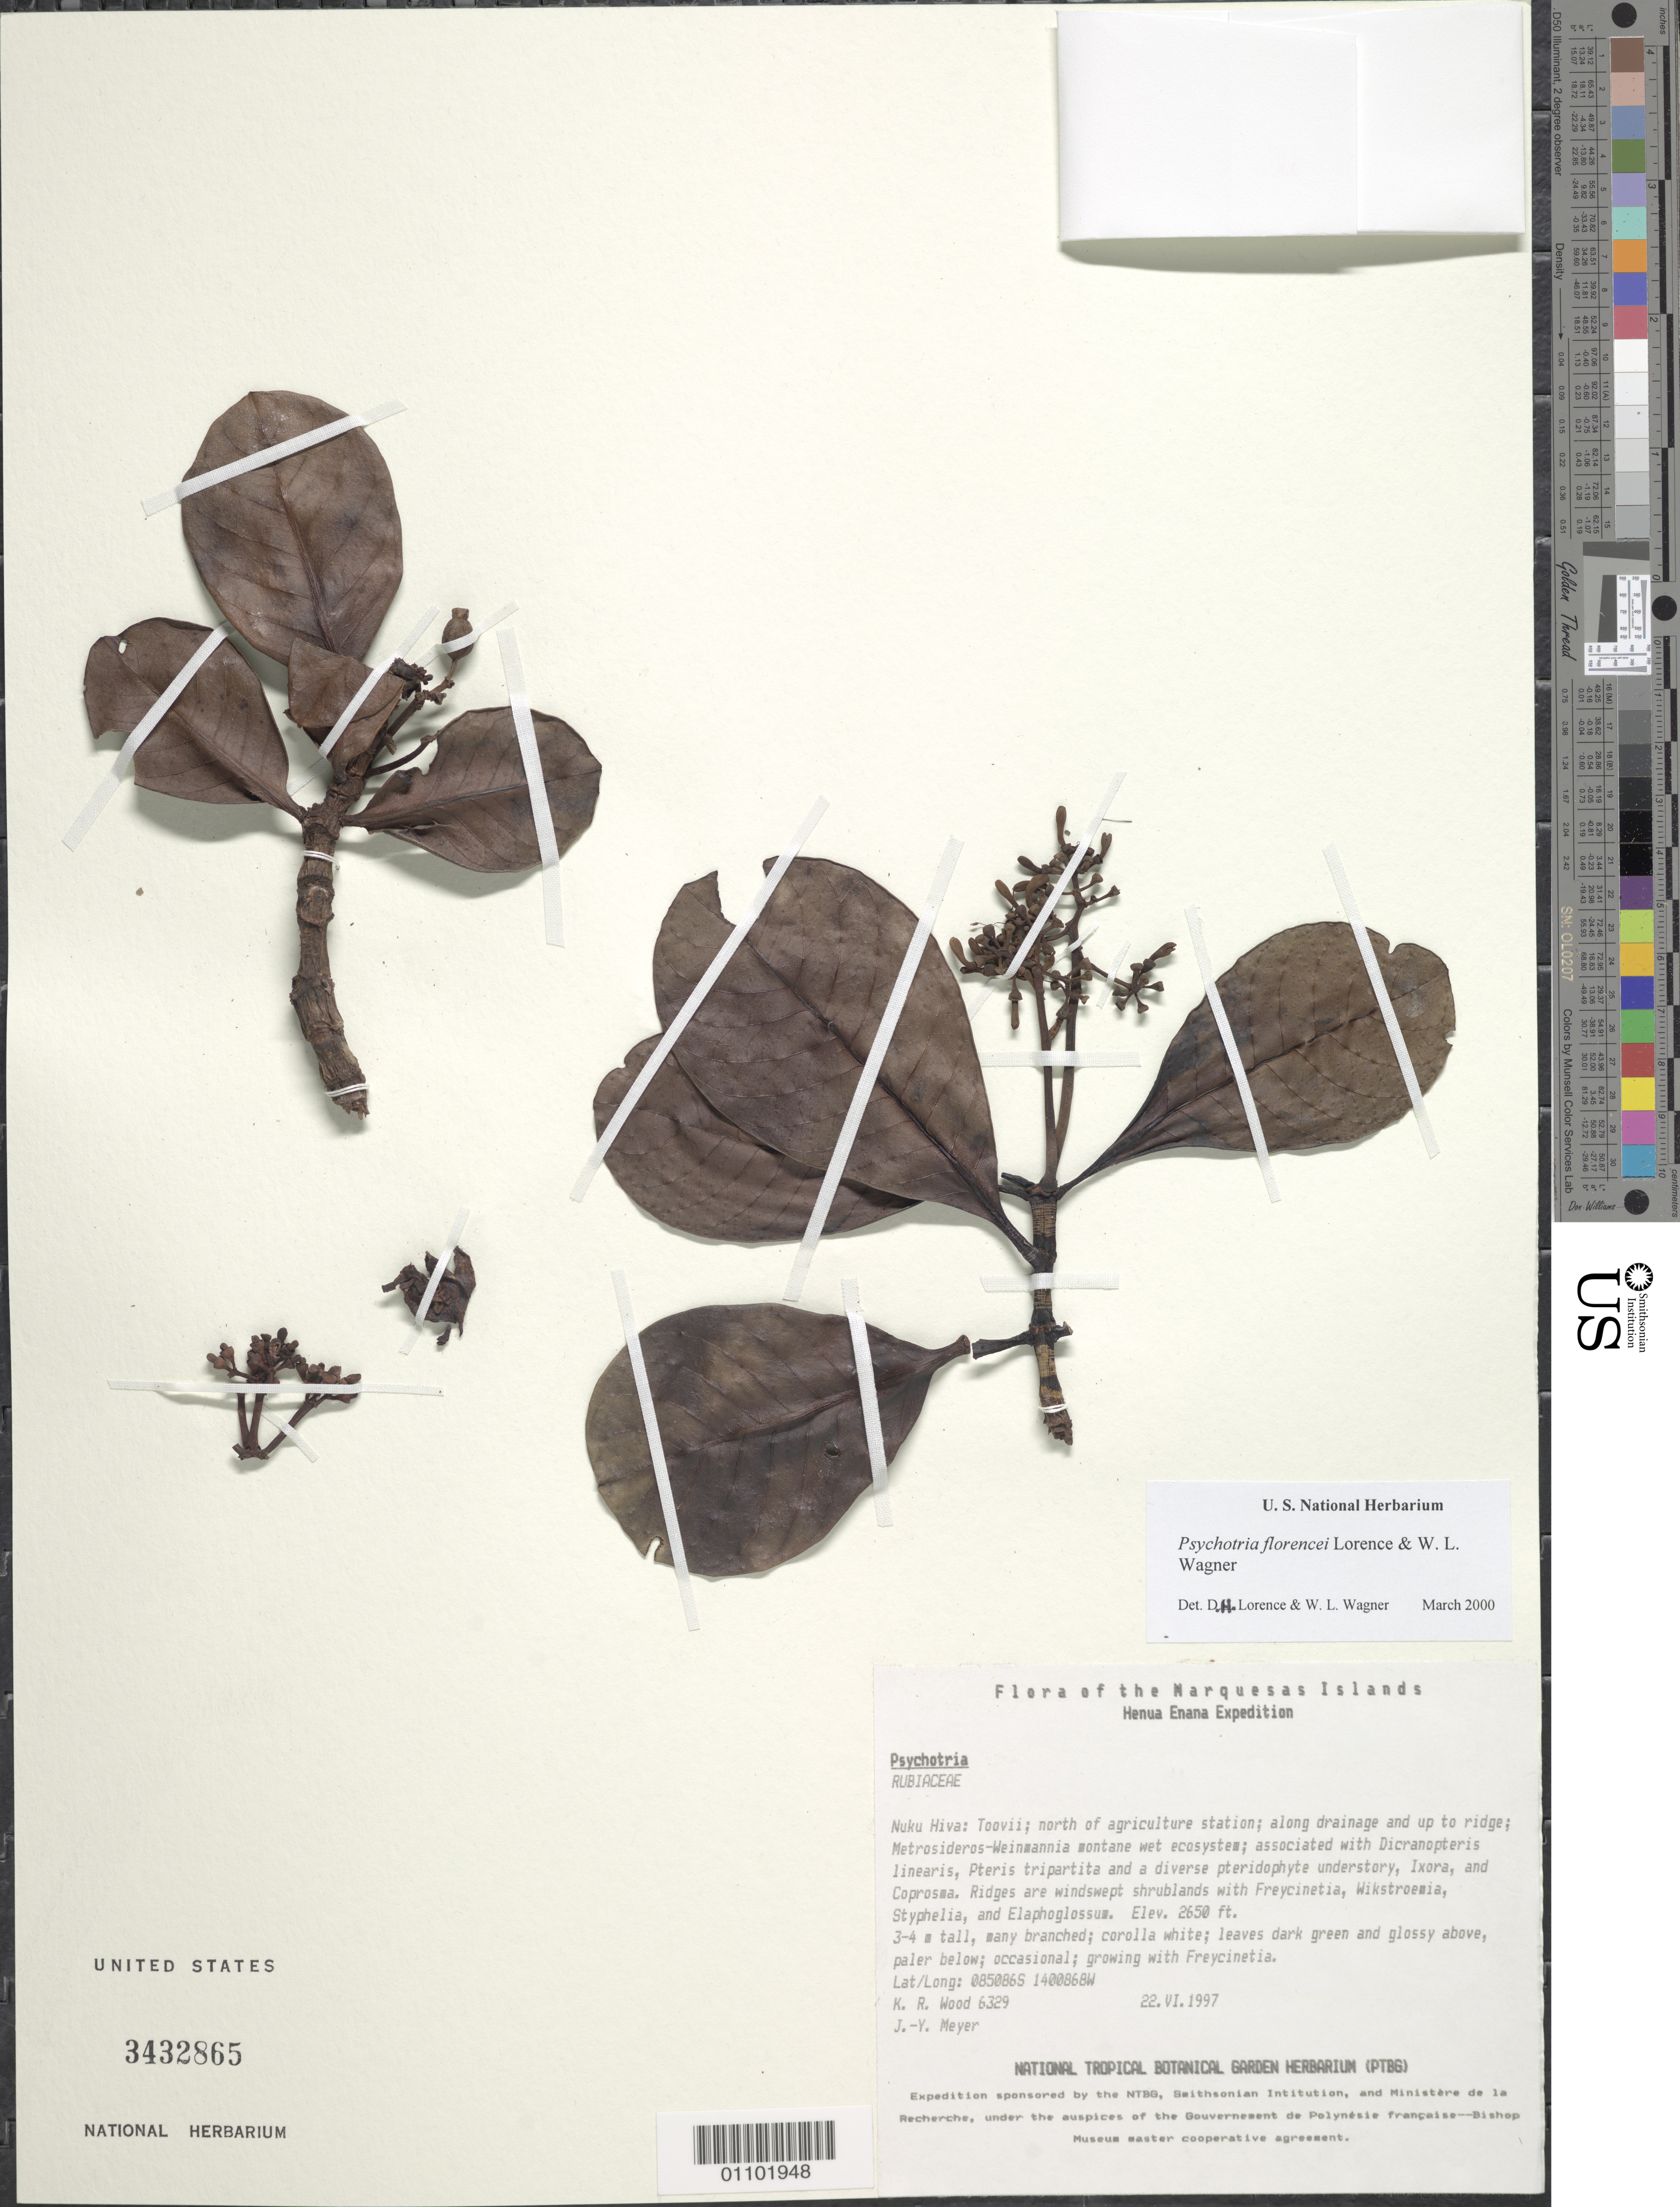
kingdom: Plantae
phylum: Tracheophyta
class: Magnoliopsida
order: Gentianales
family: Rubiaceae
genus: Psychotria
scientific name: Psychotria florencei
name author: Lorence & W.L. Wagner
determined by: Lorence, David H.; Wagner, W. H.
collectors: K. R. Wood & J.-Y. Meyer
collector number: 6329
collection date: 1997-06-22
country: French Polynesia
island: Nuku Hiva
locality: Toovii, N of agriculture station, along drainage and up to ridge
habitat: Metrosideros - Weinmannia montane wet ecosystem; Ridges are windswept shrublands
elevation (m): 808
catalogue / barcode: US 3432865